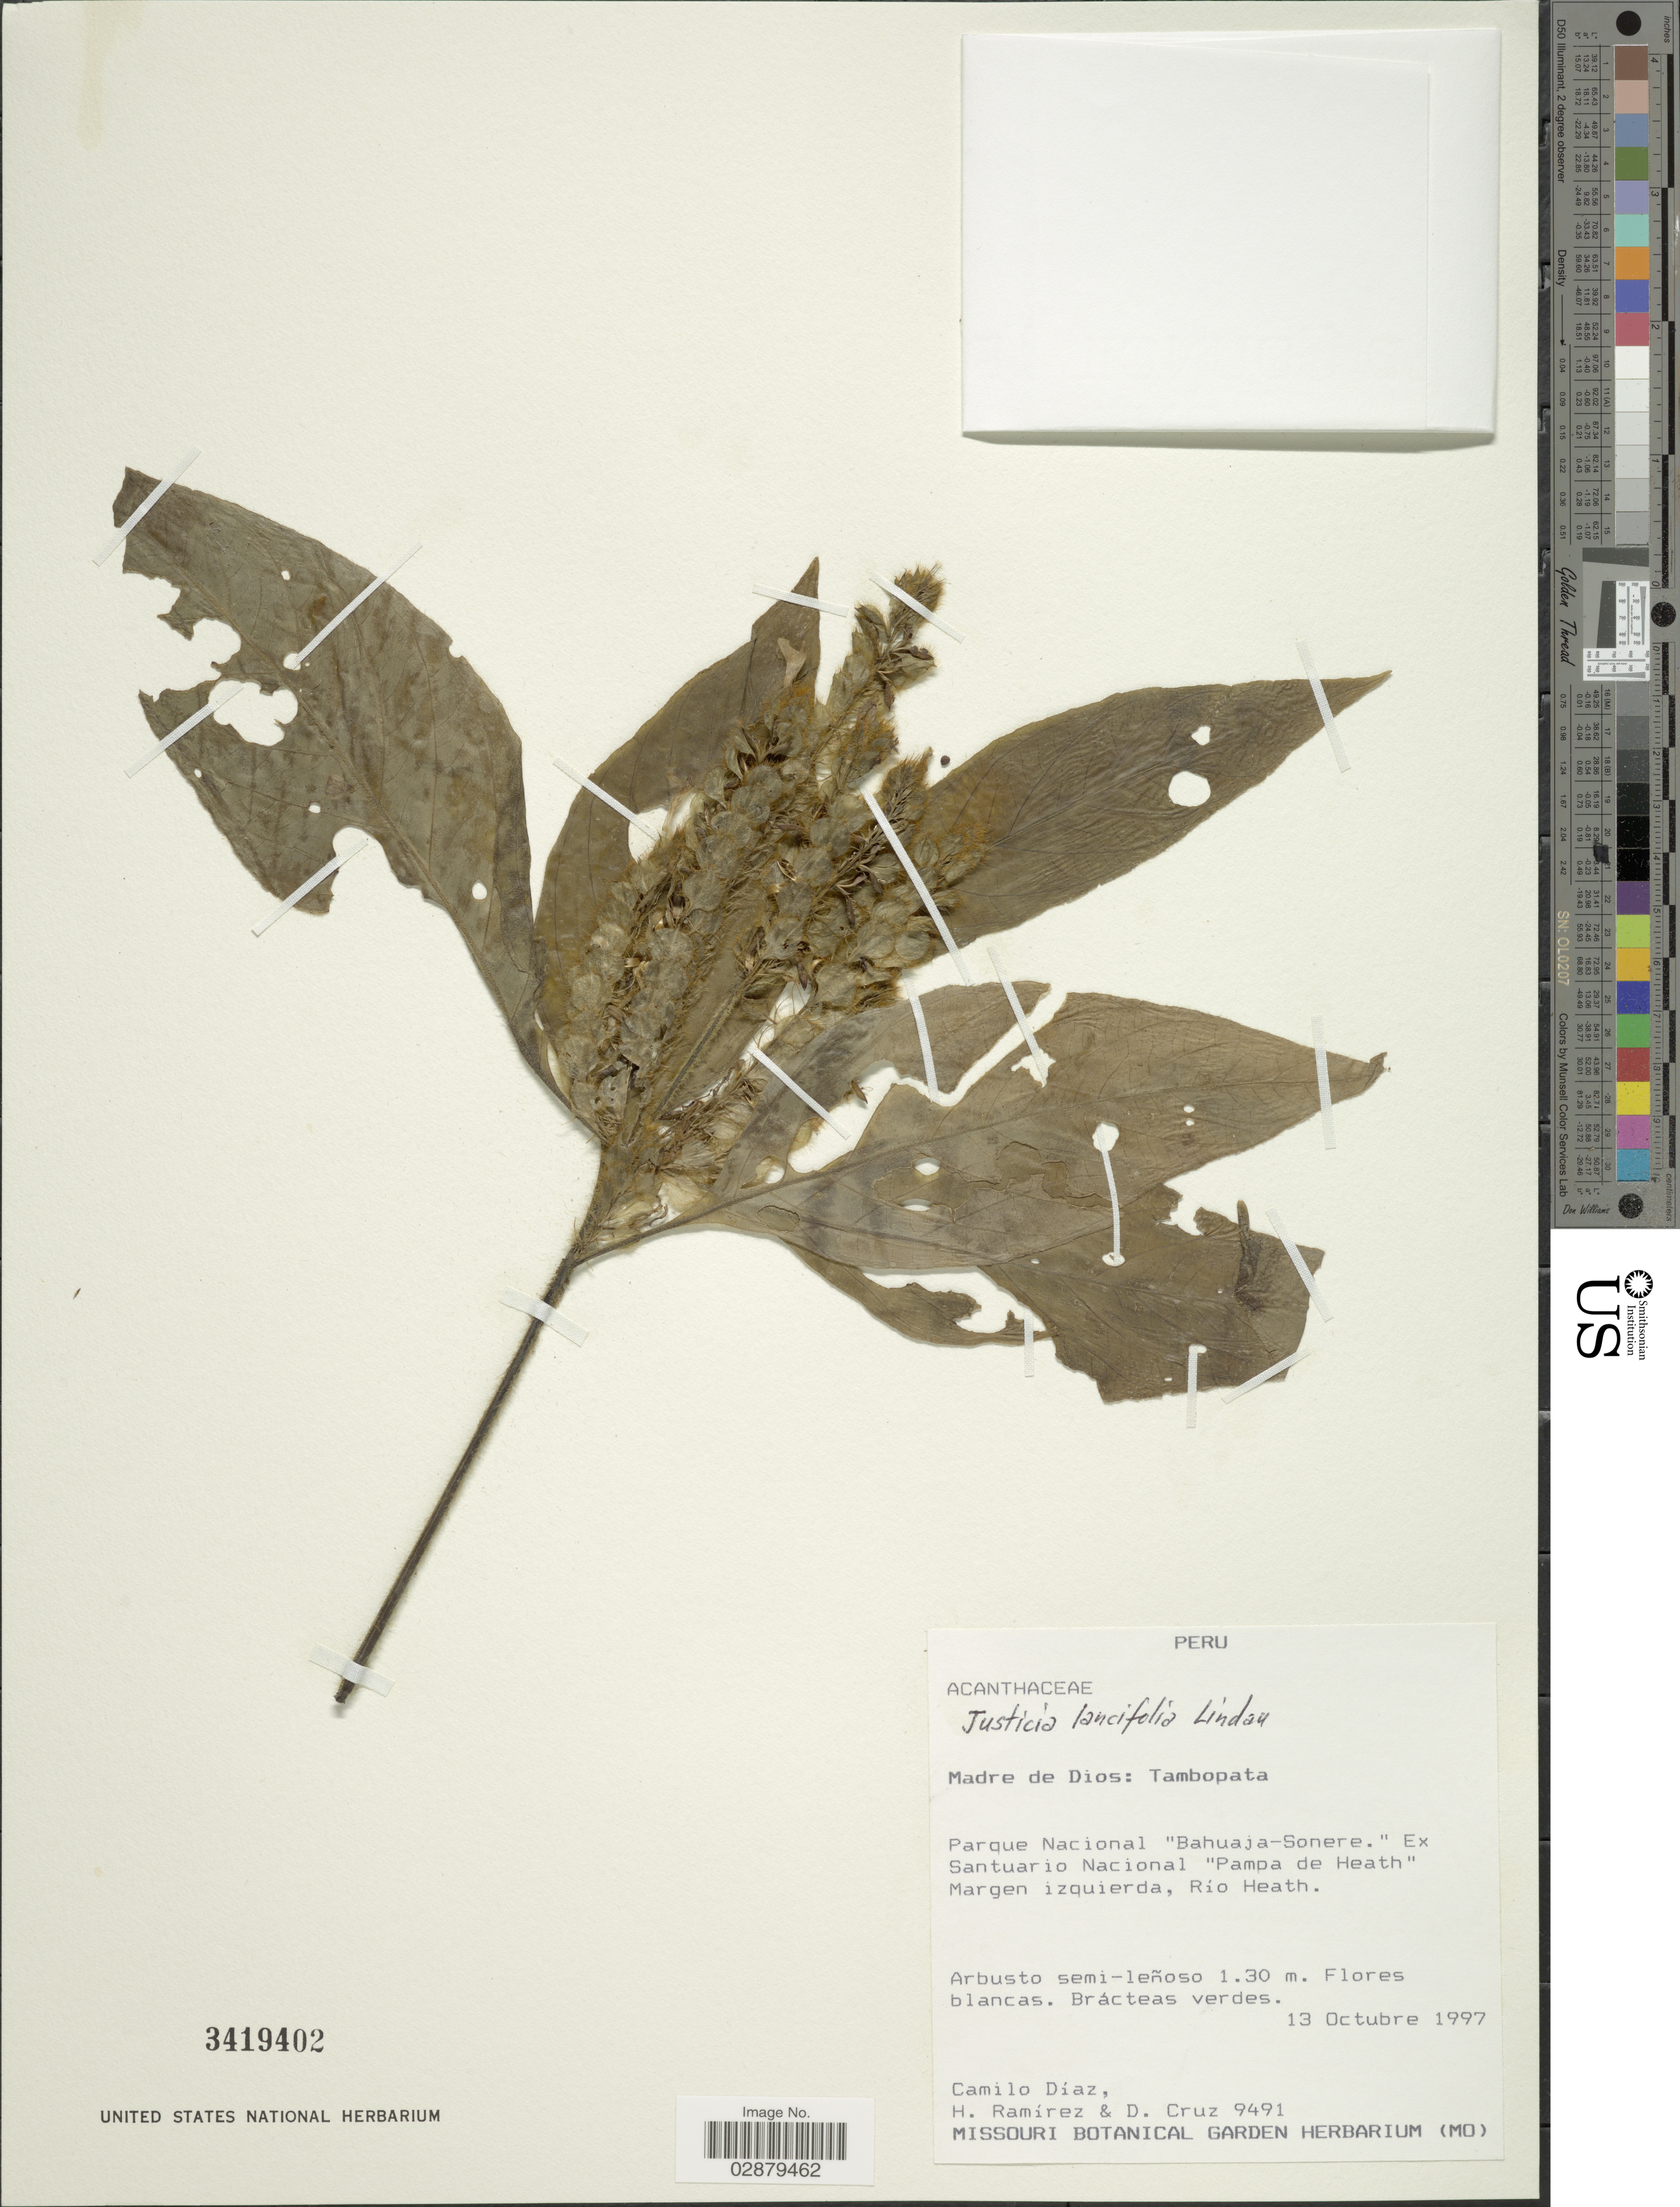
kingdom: Plantae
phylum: Tracheophyta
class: Magnoliopsida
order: Lamiales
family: Acanthaceae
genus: Justicia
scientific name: Justicia lancifolia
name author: (Nees) V.M. Badillo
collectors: C. Díaz, H. Ramírez & D. Cruz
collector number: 9491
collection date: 1997-10-13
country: Peru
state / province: Madre de Dios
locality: Tambopata. Parque Nacional "Bahuaja-Sonere". Ex Santuario Nacional "Pampa de Heath" Margen izquierda, Río Heath.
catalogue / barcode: US 3419402